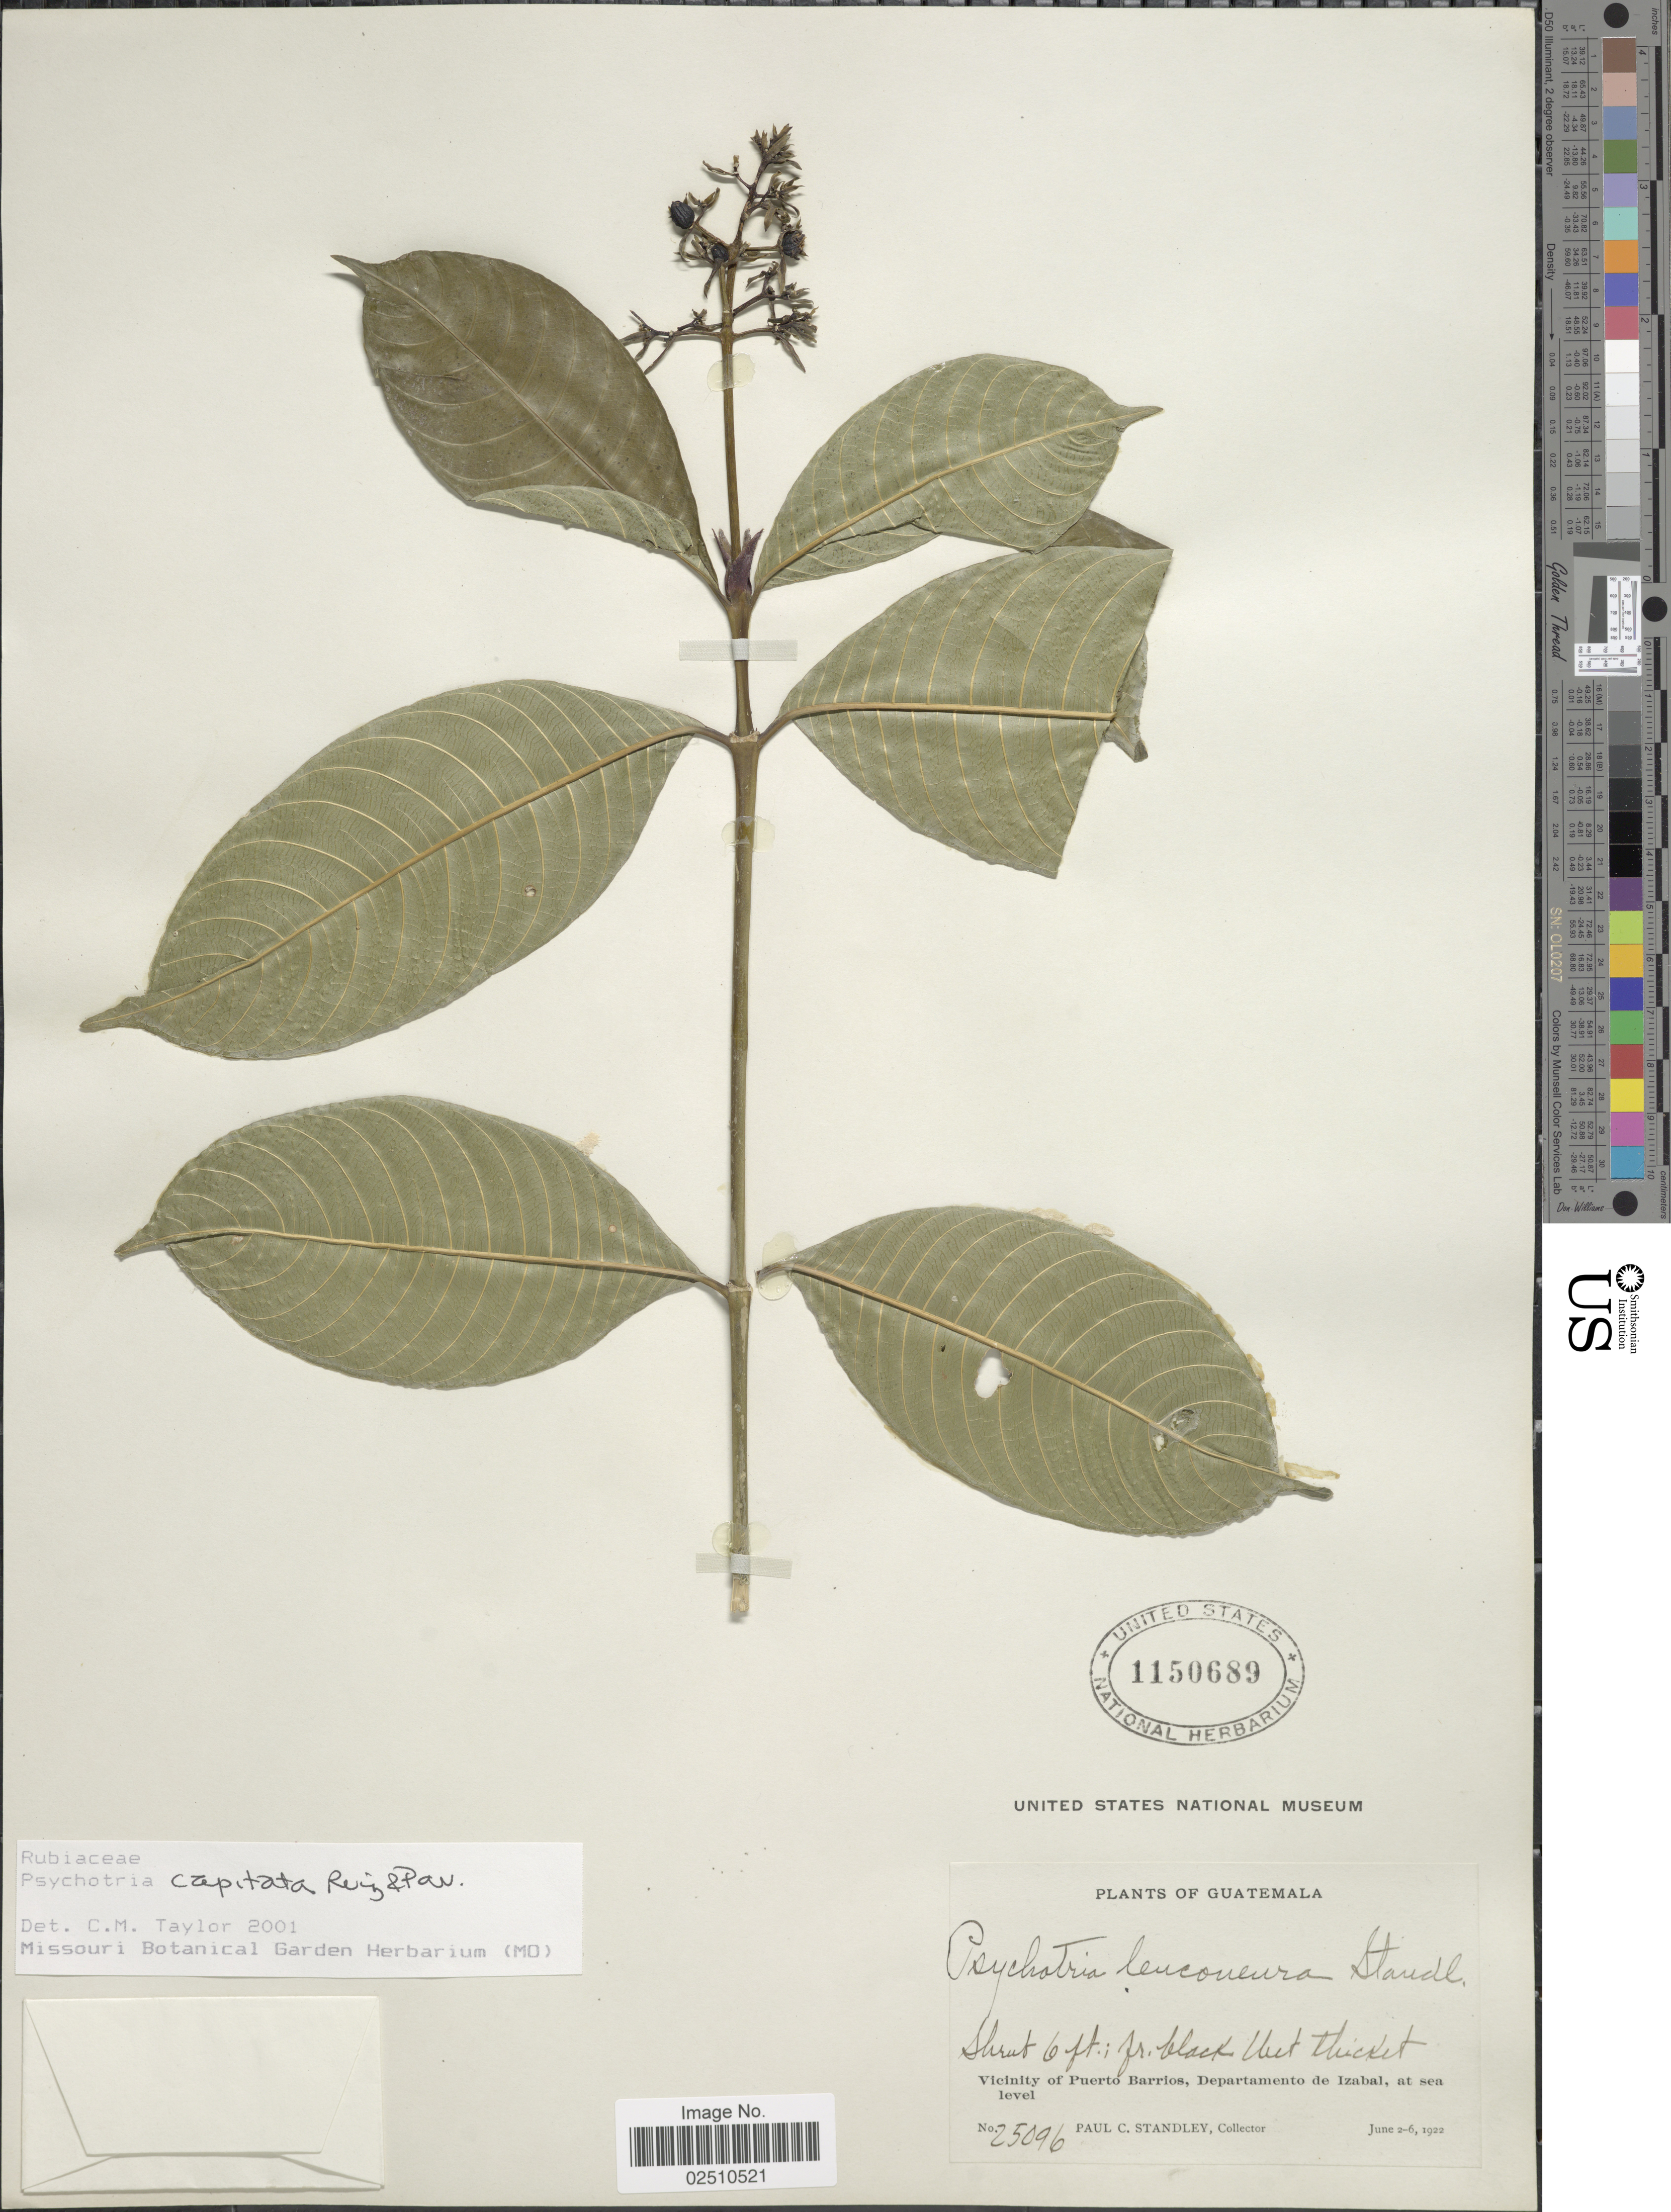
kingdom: Plantae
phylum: Tracheophyta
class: Magnoliopsida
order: Gentianales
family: Rubiaceae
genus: Psychotria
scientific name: Psychotria capitata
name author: Ruiz & Pav.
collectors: P. C. Standley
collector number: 25096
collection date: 1922-06-02/1922-06-06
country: Guatemala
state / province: Izabal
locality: Vicinity of Puerto Barrios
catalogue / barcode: US 1150689